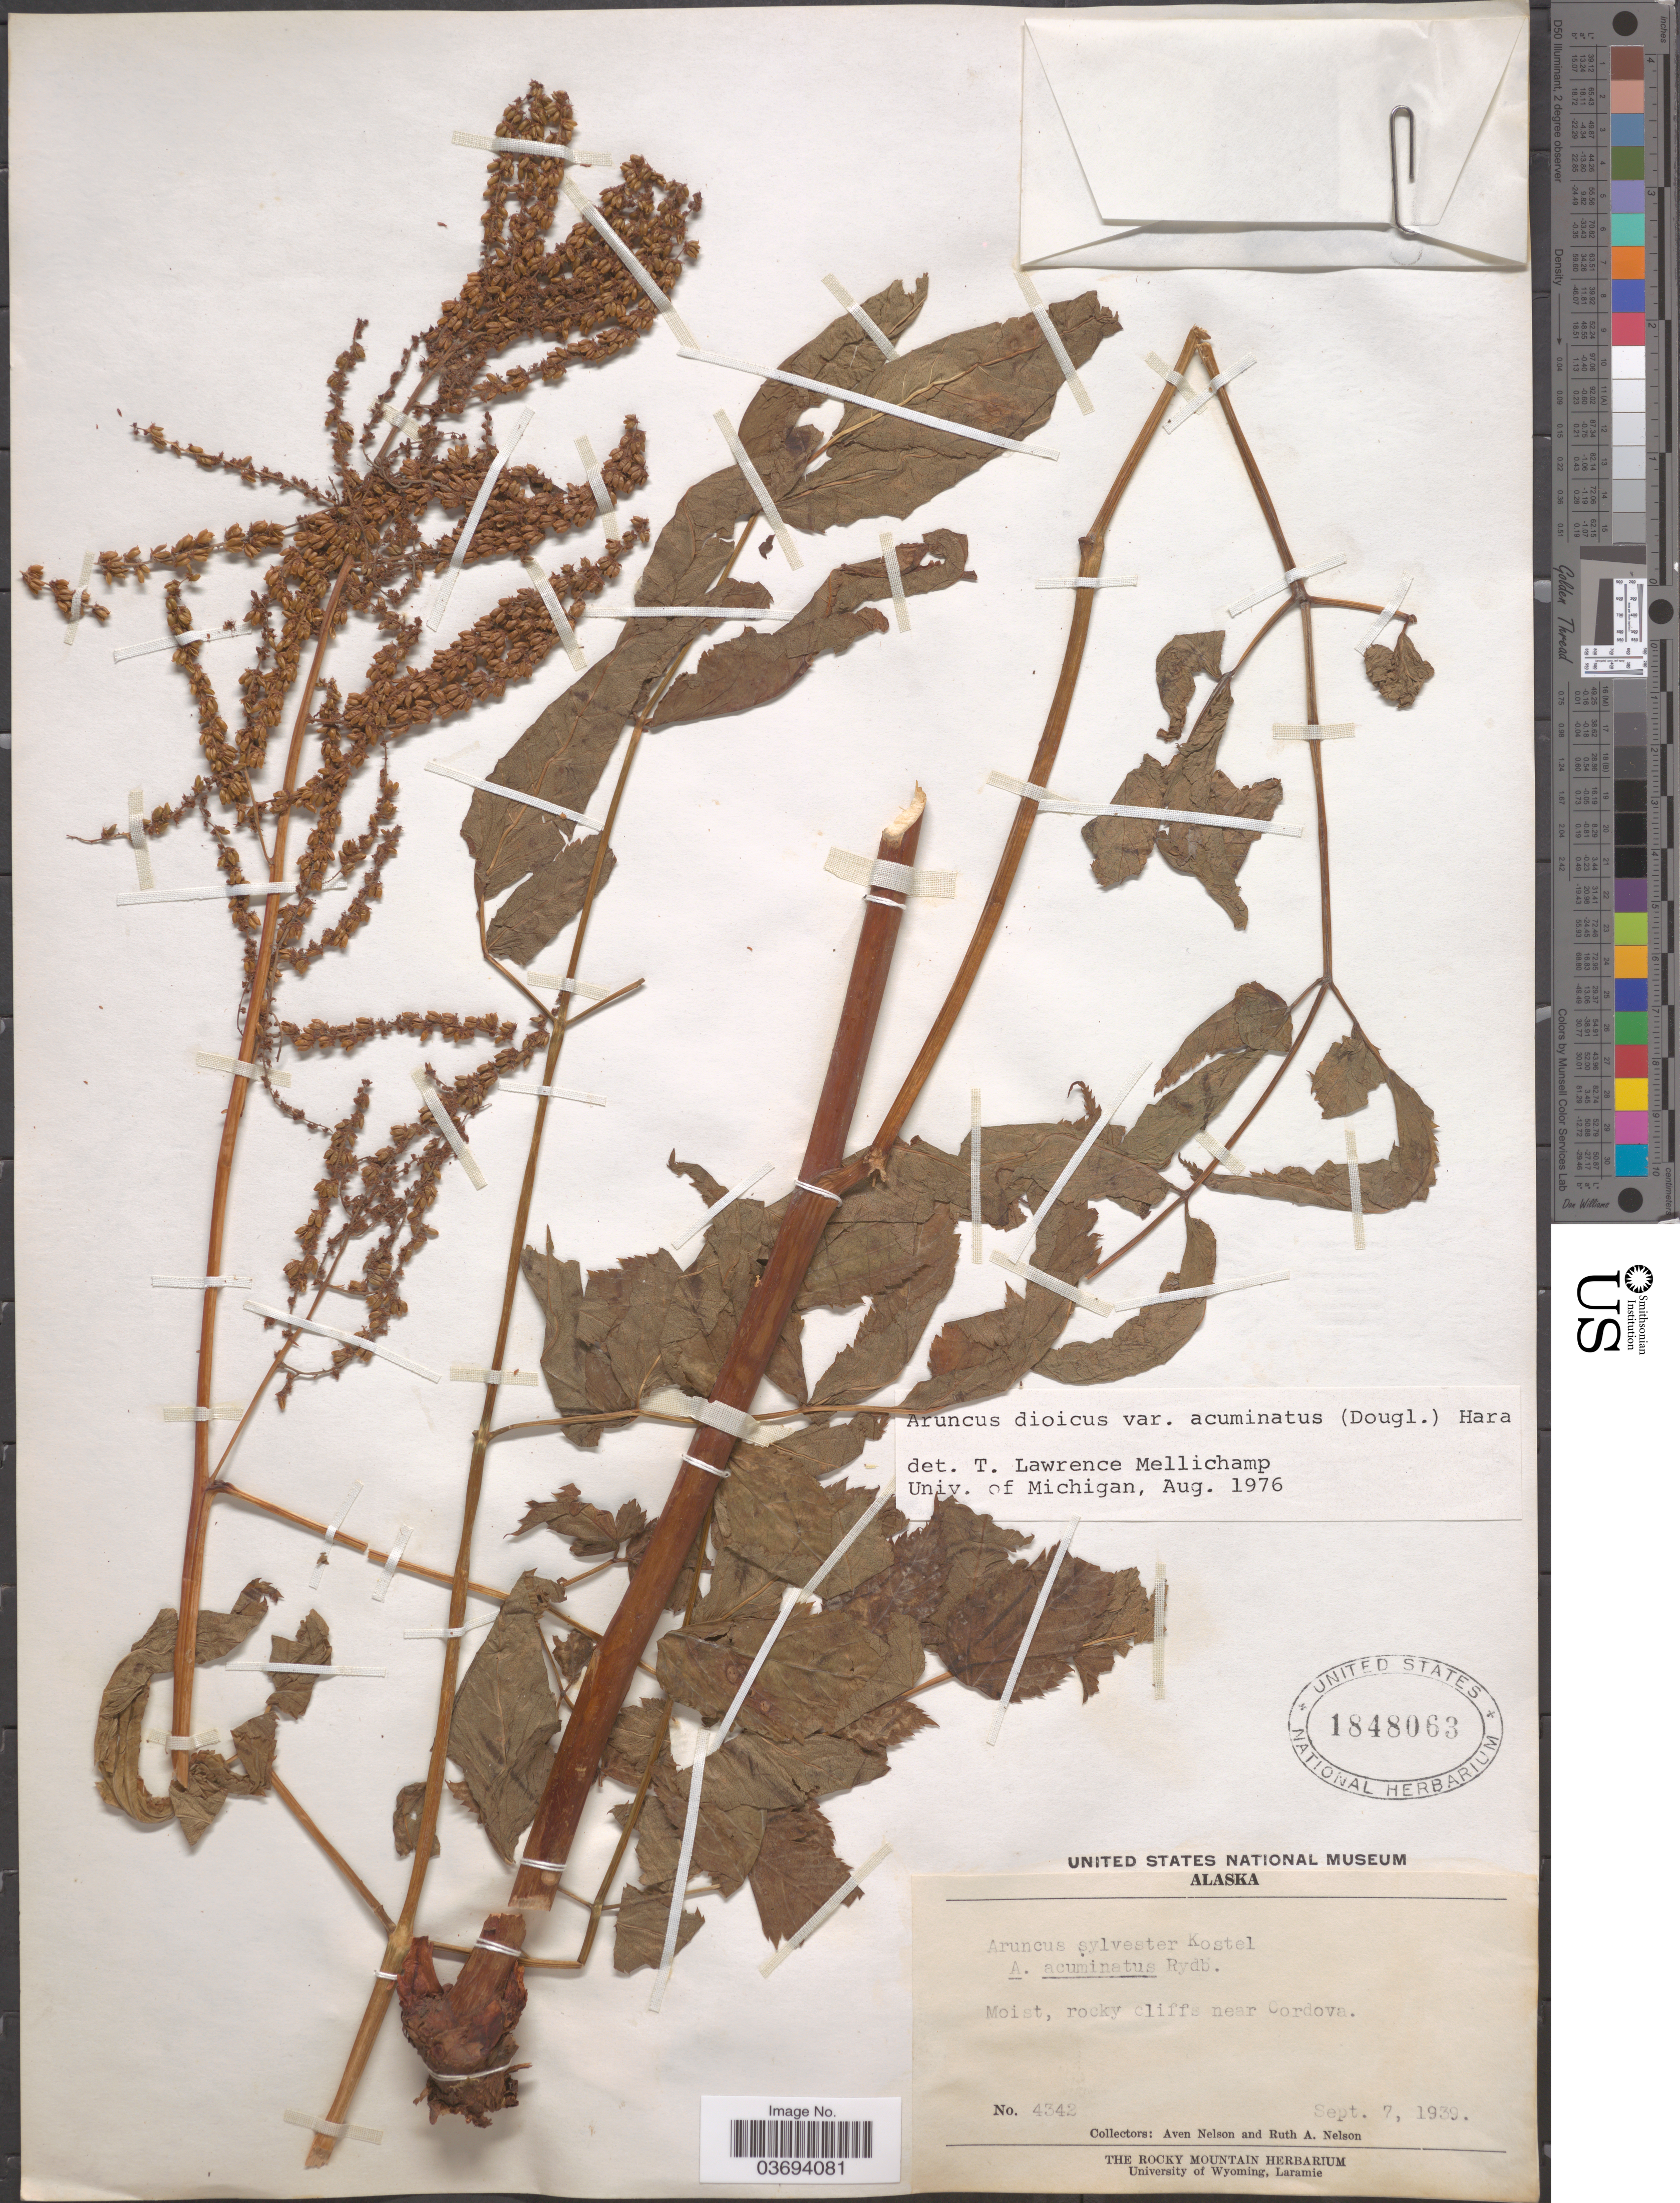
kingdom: Plantae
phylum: Tracheophyta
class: Magnoliopsida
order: Rosales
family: Rosaceae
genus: Aruncus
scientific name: Aruncus dioicus var. acuminatus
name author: (Rydb.) H. Hara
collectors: A. Nelson & R. A. Nelson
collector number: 4342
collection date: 1939-09-07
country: United States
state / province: Alaska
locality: Rocky cliffs near Cordova.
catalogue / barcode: US 1848063